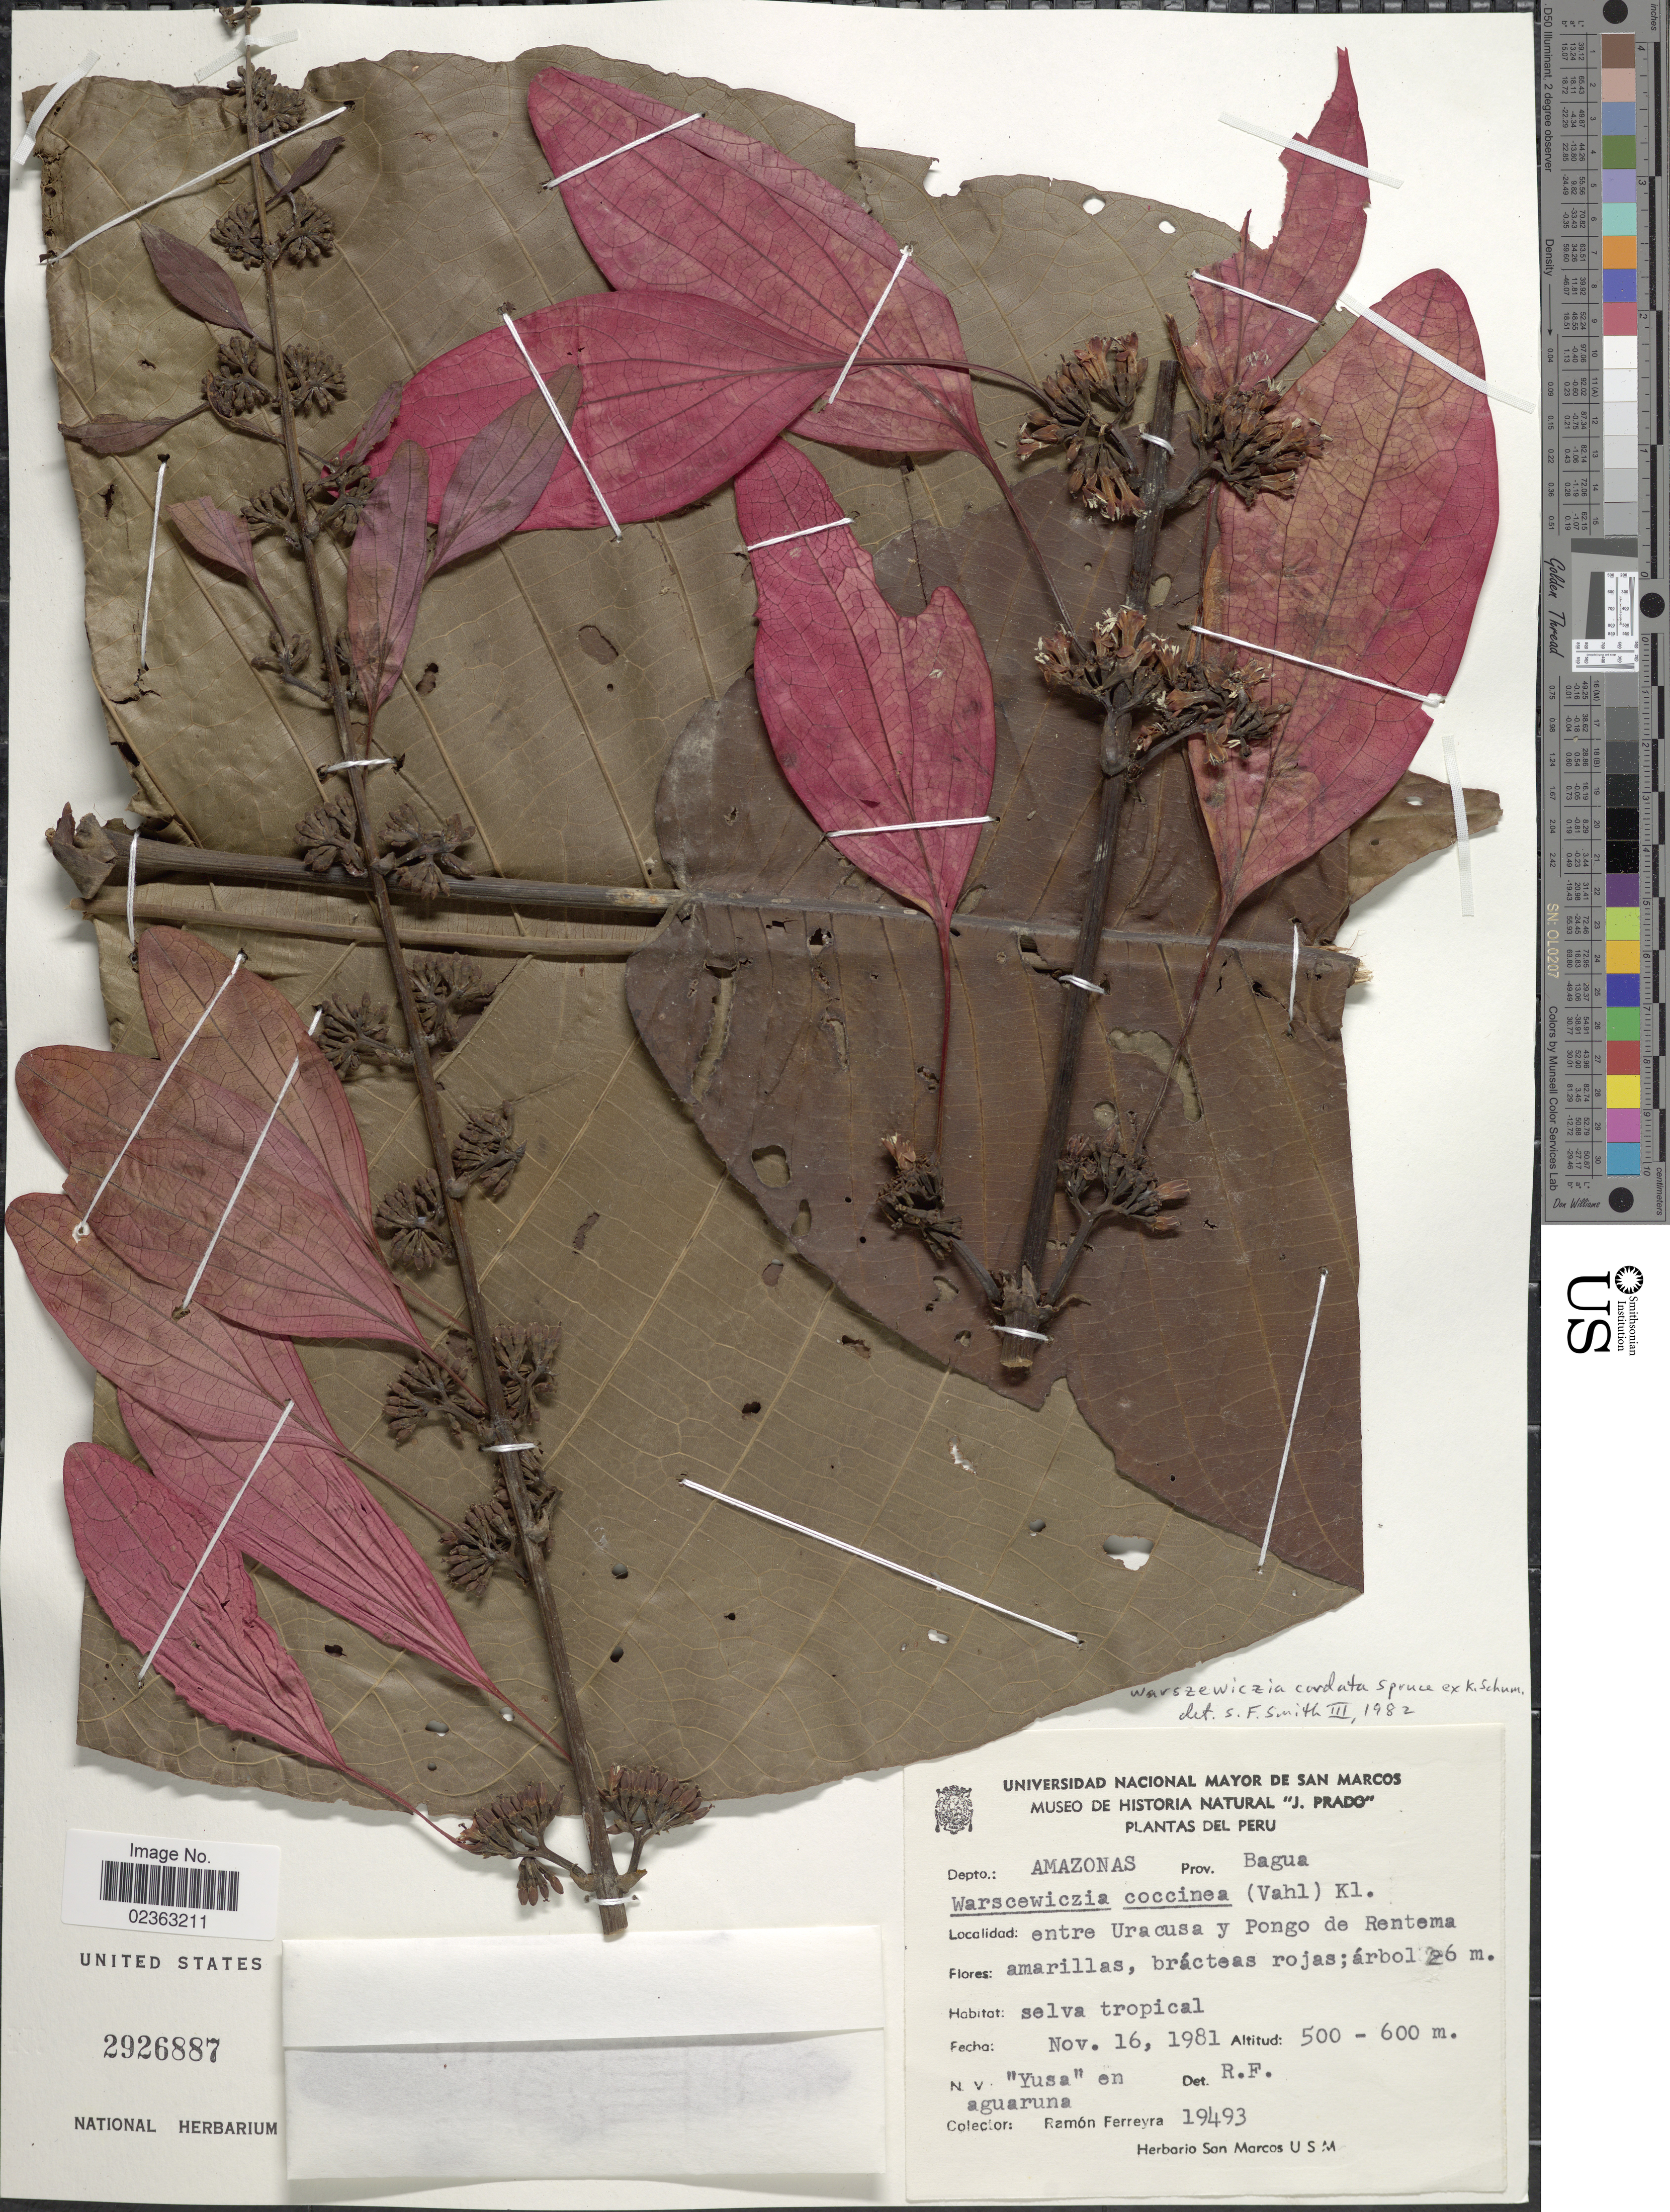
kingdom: Plantae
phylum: Tracheophyta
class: Magnoliopsida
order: Gentianales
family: Rubiaceae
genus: Warszewiczia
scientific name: Warszewiczia cordata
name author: Spruce ex K. Schum.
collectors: R. A. Ferreyra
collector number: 19493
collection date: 1981-11-16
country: Peru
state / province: Amazonas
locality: Prov. Bagua, entre uracusa y Pongo de Rentema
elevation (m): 500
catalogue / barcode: US 2926887